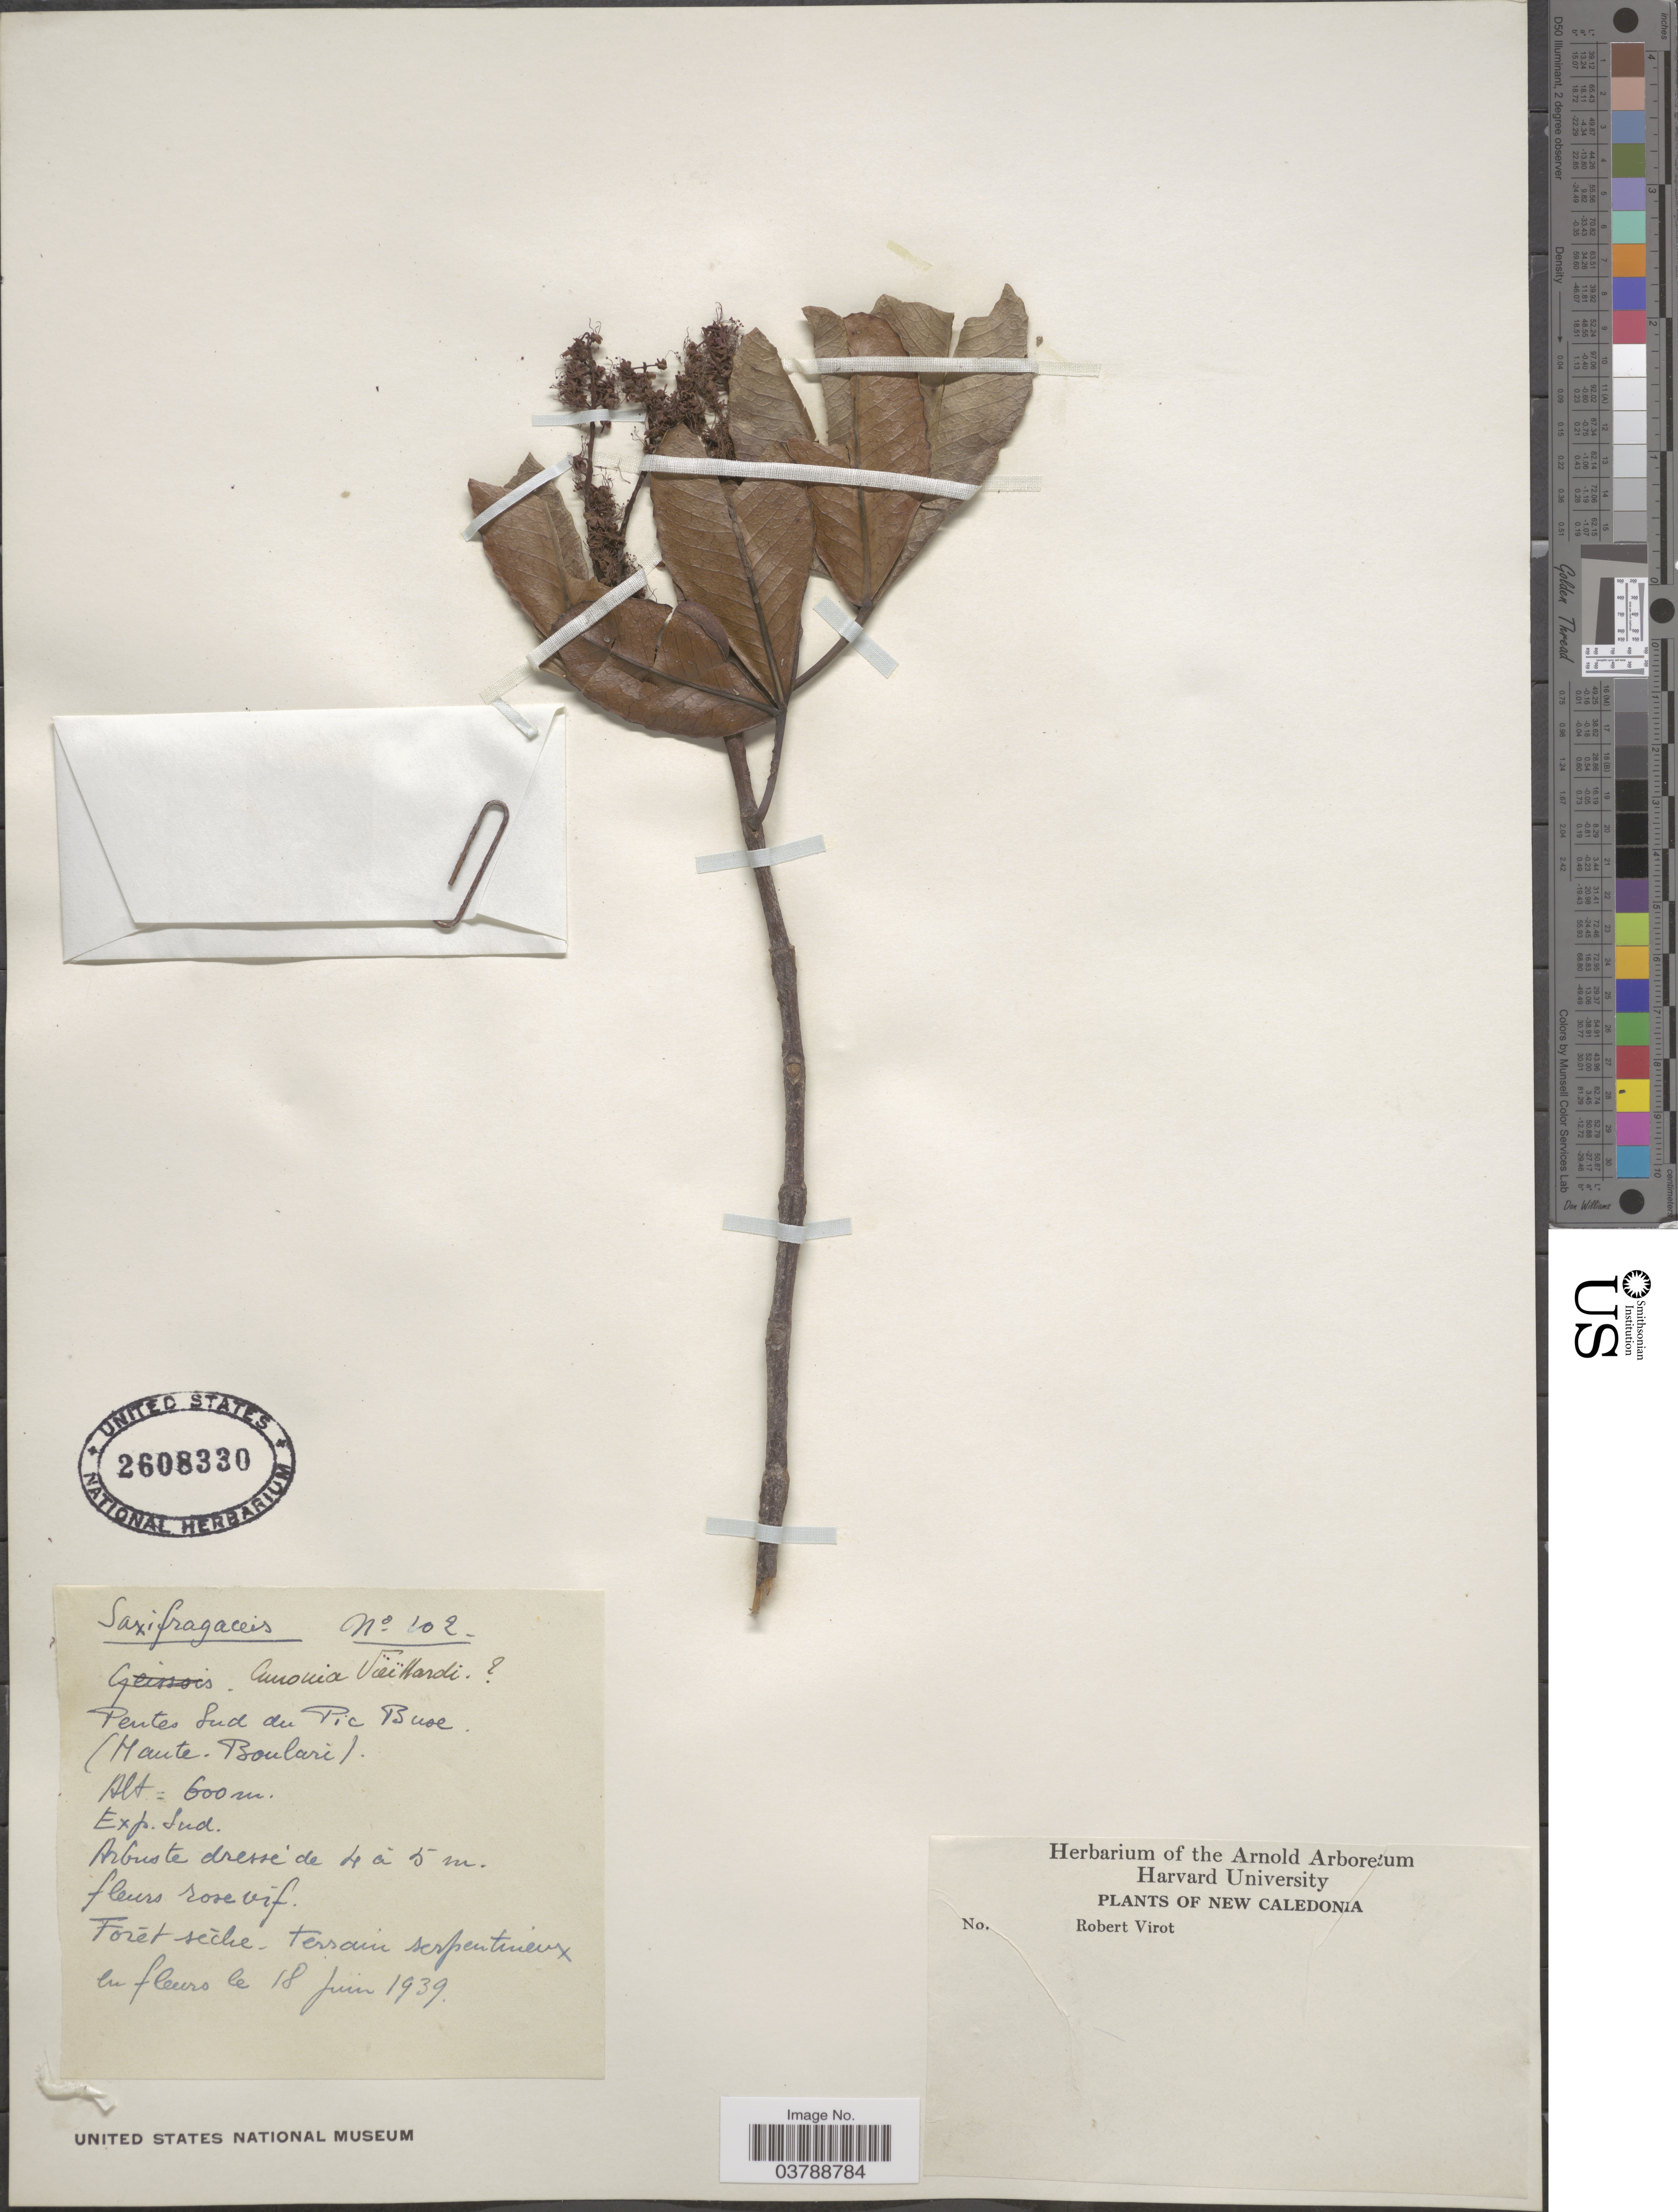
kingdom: Plantae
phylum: Tracheophyta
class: Magnoliopsida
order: Oxalidales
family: Cunoniaceae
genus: Cunonia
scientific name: Cunonia vieillardi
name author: Brongn. & Gris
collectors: R. Virot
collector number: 102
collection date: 1939-06-18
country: New Caledonia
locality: Pentes Sud du Pic Buse. (Haute. Boulari).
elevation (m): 600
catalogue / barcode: US 2608330